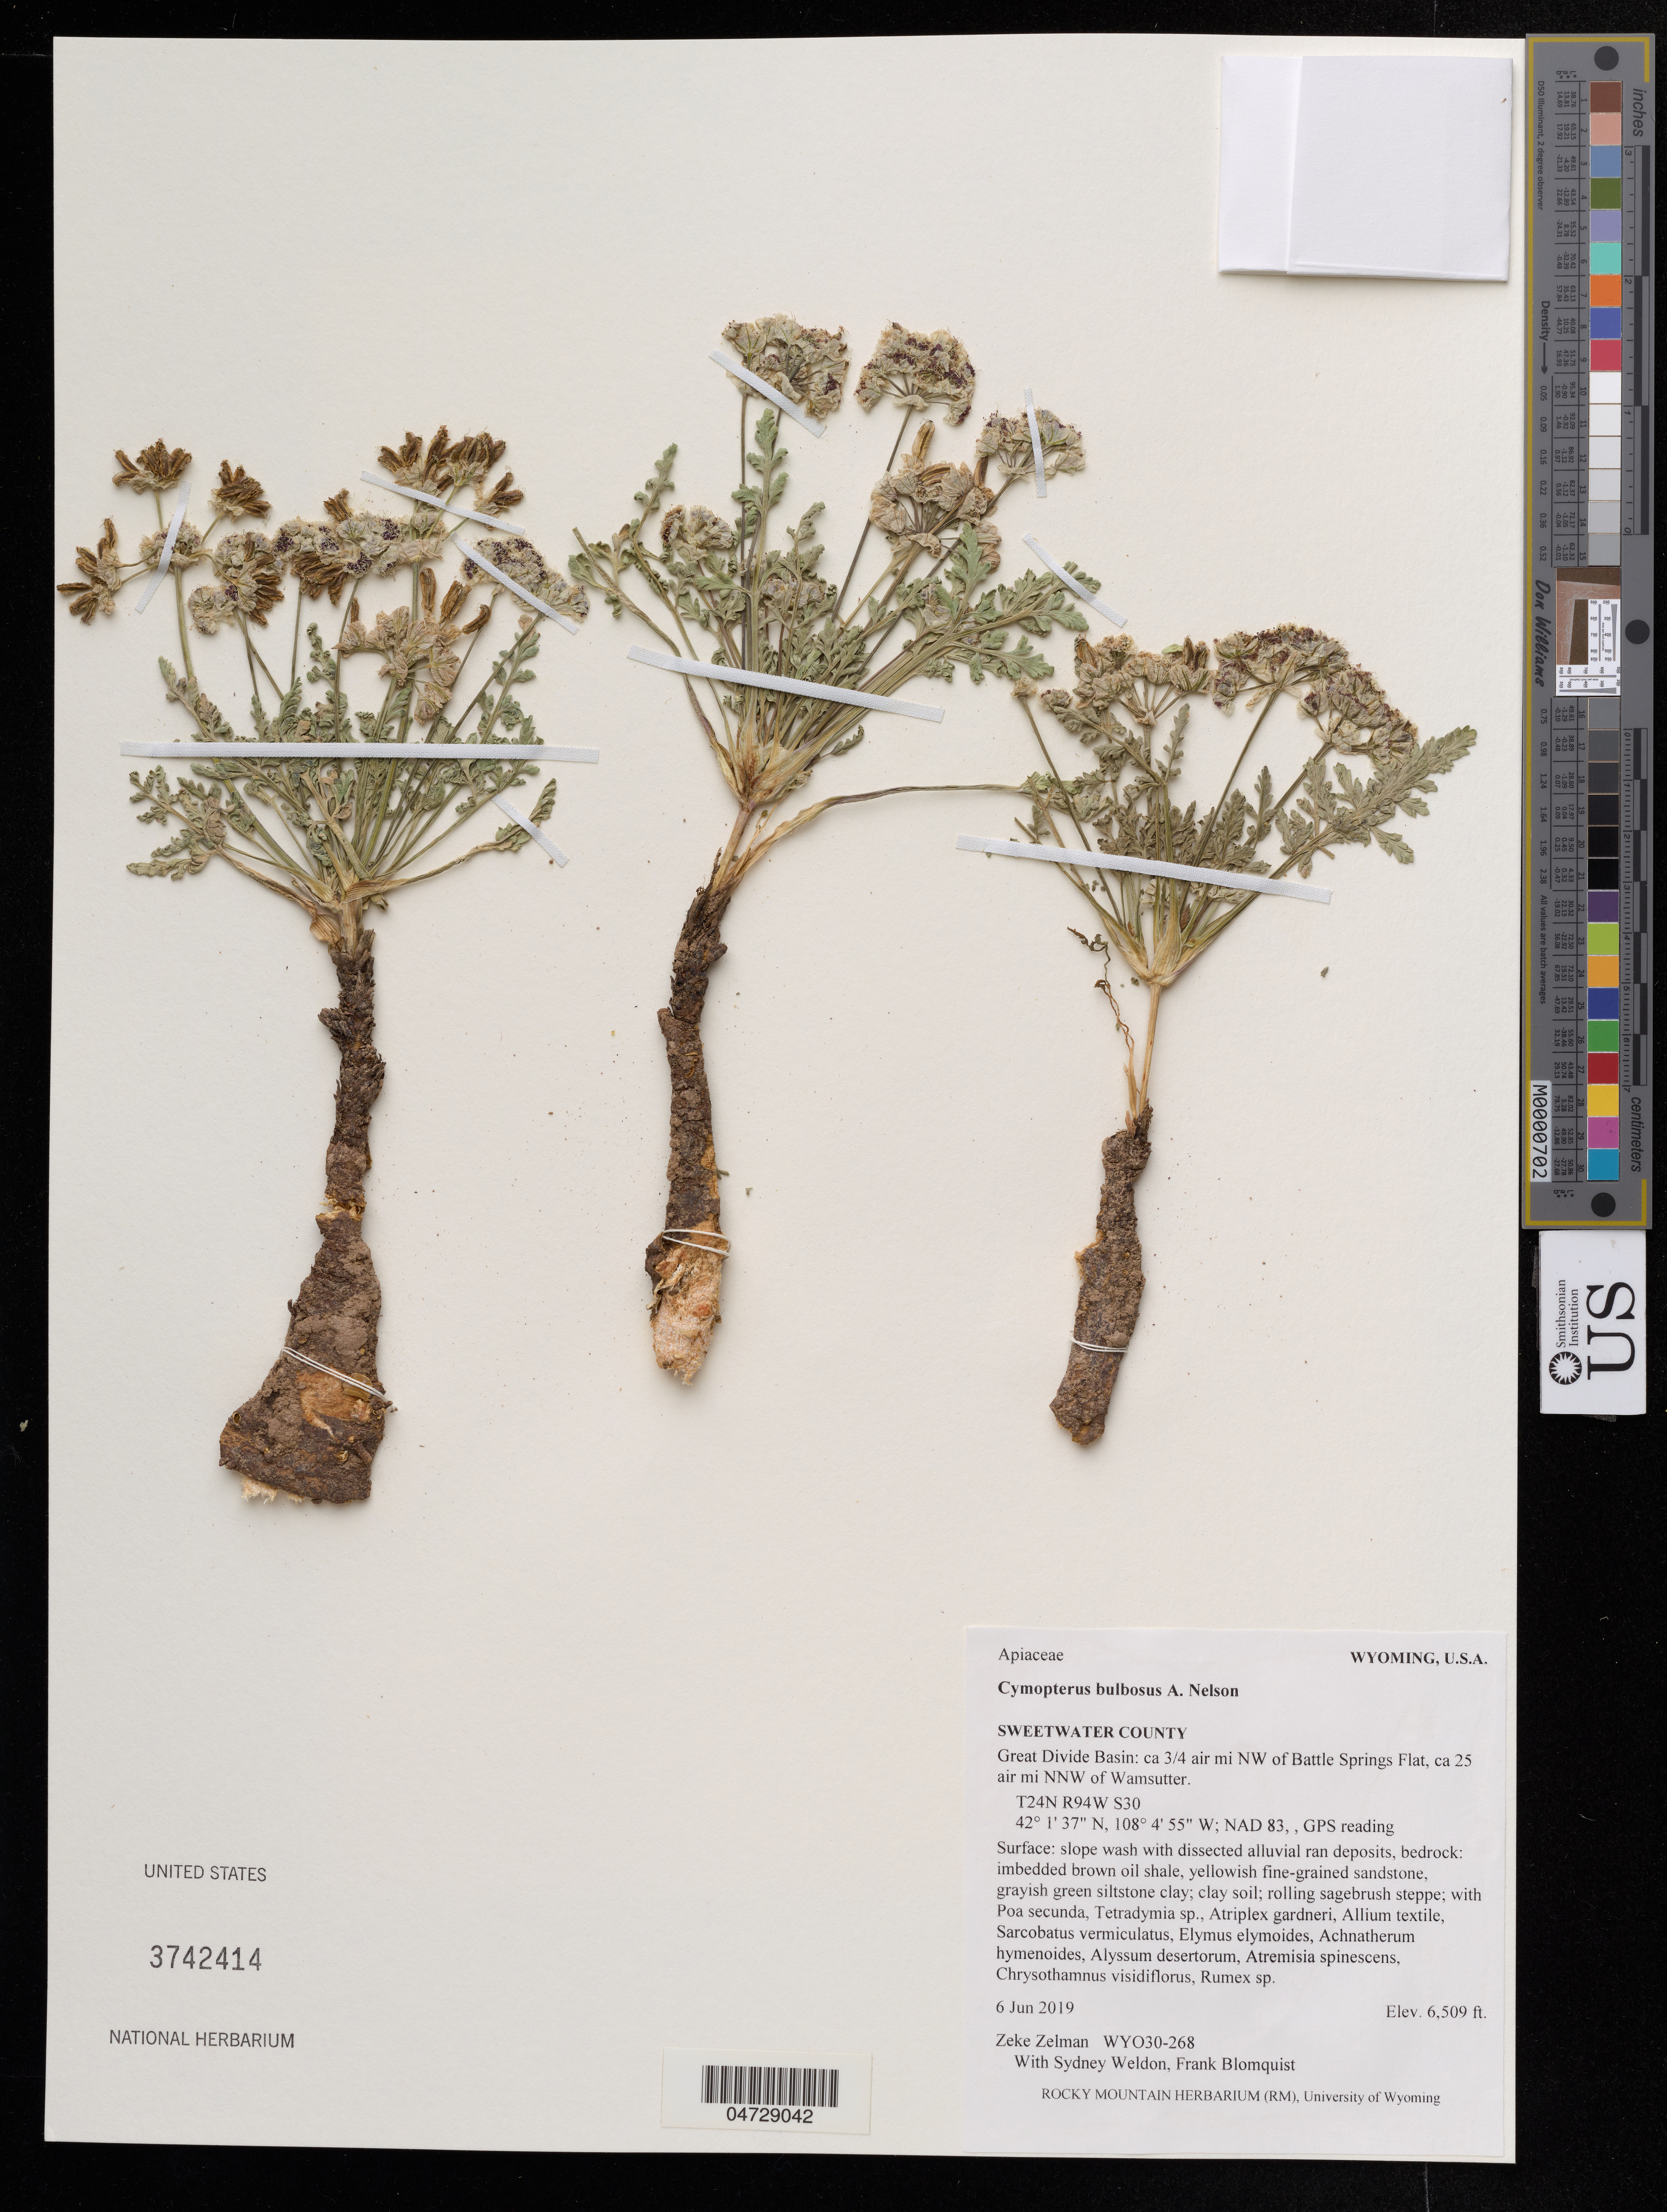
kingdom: Plantae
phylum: Tracheophyta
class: Magnoliopsida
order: Apiales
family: Apiaceae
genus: Cymopterus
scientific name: Cymopterus bulbosus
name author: A. Nelson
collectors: Z. Zelman, S. Weldon & F. Blomquist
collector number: WYO030-268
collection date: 2019-06-06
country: United States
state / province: Wyoming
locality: Sweetwater County, Great Divide Basin: ca 3/4 air mi NW of Battle Springs Flat, ca 25 air mi NNW of Wamsutter.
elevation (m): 1.984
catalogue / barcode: US 3742414